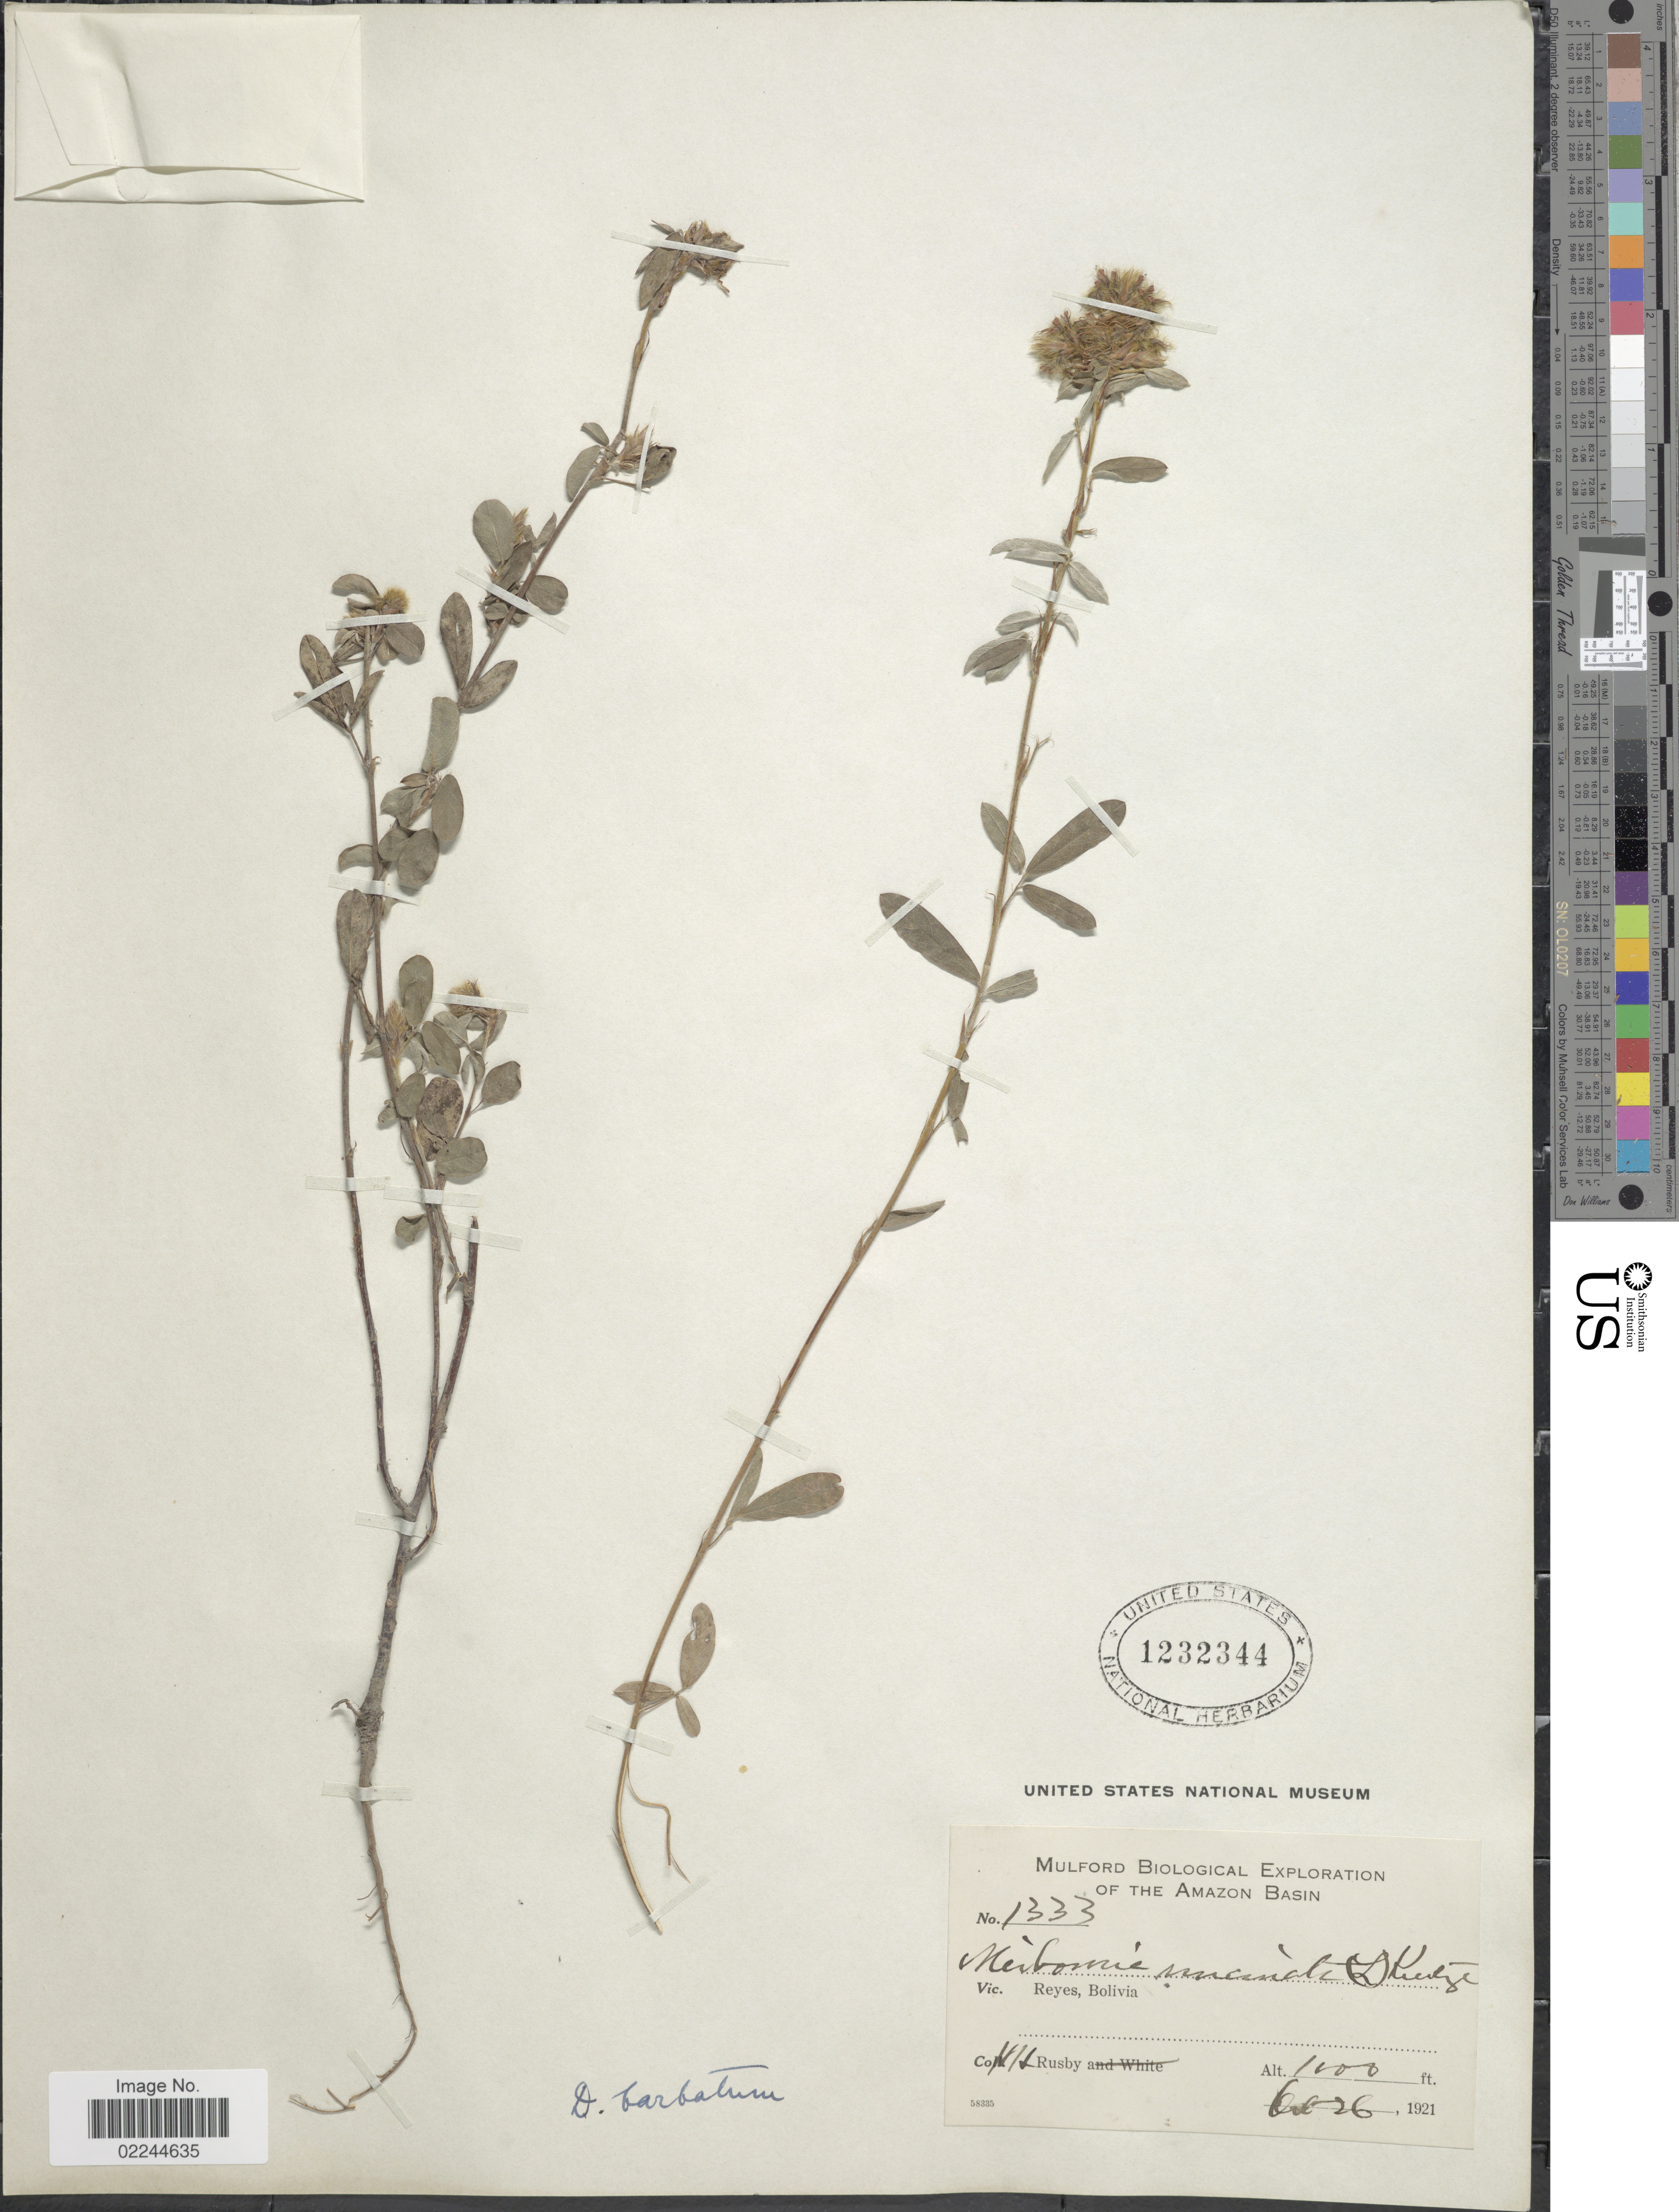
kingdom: Plantae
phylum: Tracheophyta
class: Magnoliopsida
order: Fabales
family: Fabaceae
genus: Grona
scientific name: Grona barbata var. barbata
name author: (L.) H. Ohashi & K. Ohashi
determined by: Strong, Mark T., (BOT), Smithsonian Institution - National Museum of Natural History (UNITED STATES)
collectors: H. H. Rusby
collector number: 1333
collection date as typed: Oct. 26, 1921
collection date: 1921-10-26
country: Bolivia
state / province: Beni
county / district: José Ballivián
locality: Reyes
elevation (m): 305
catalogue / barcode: US 1232344